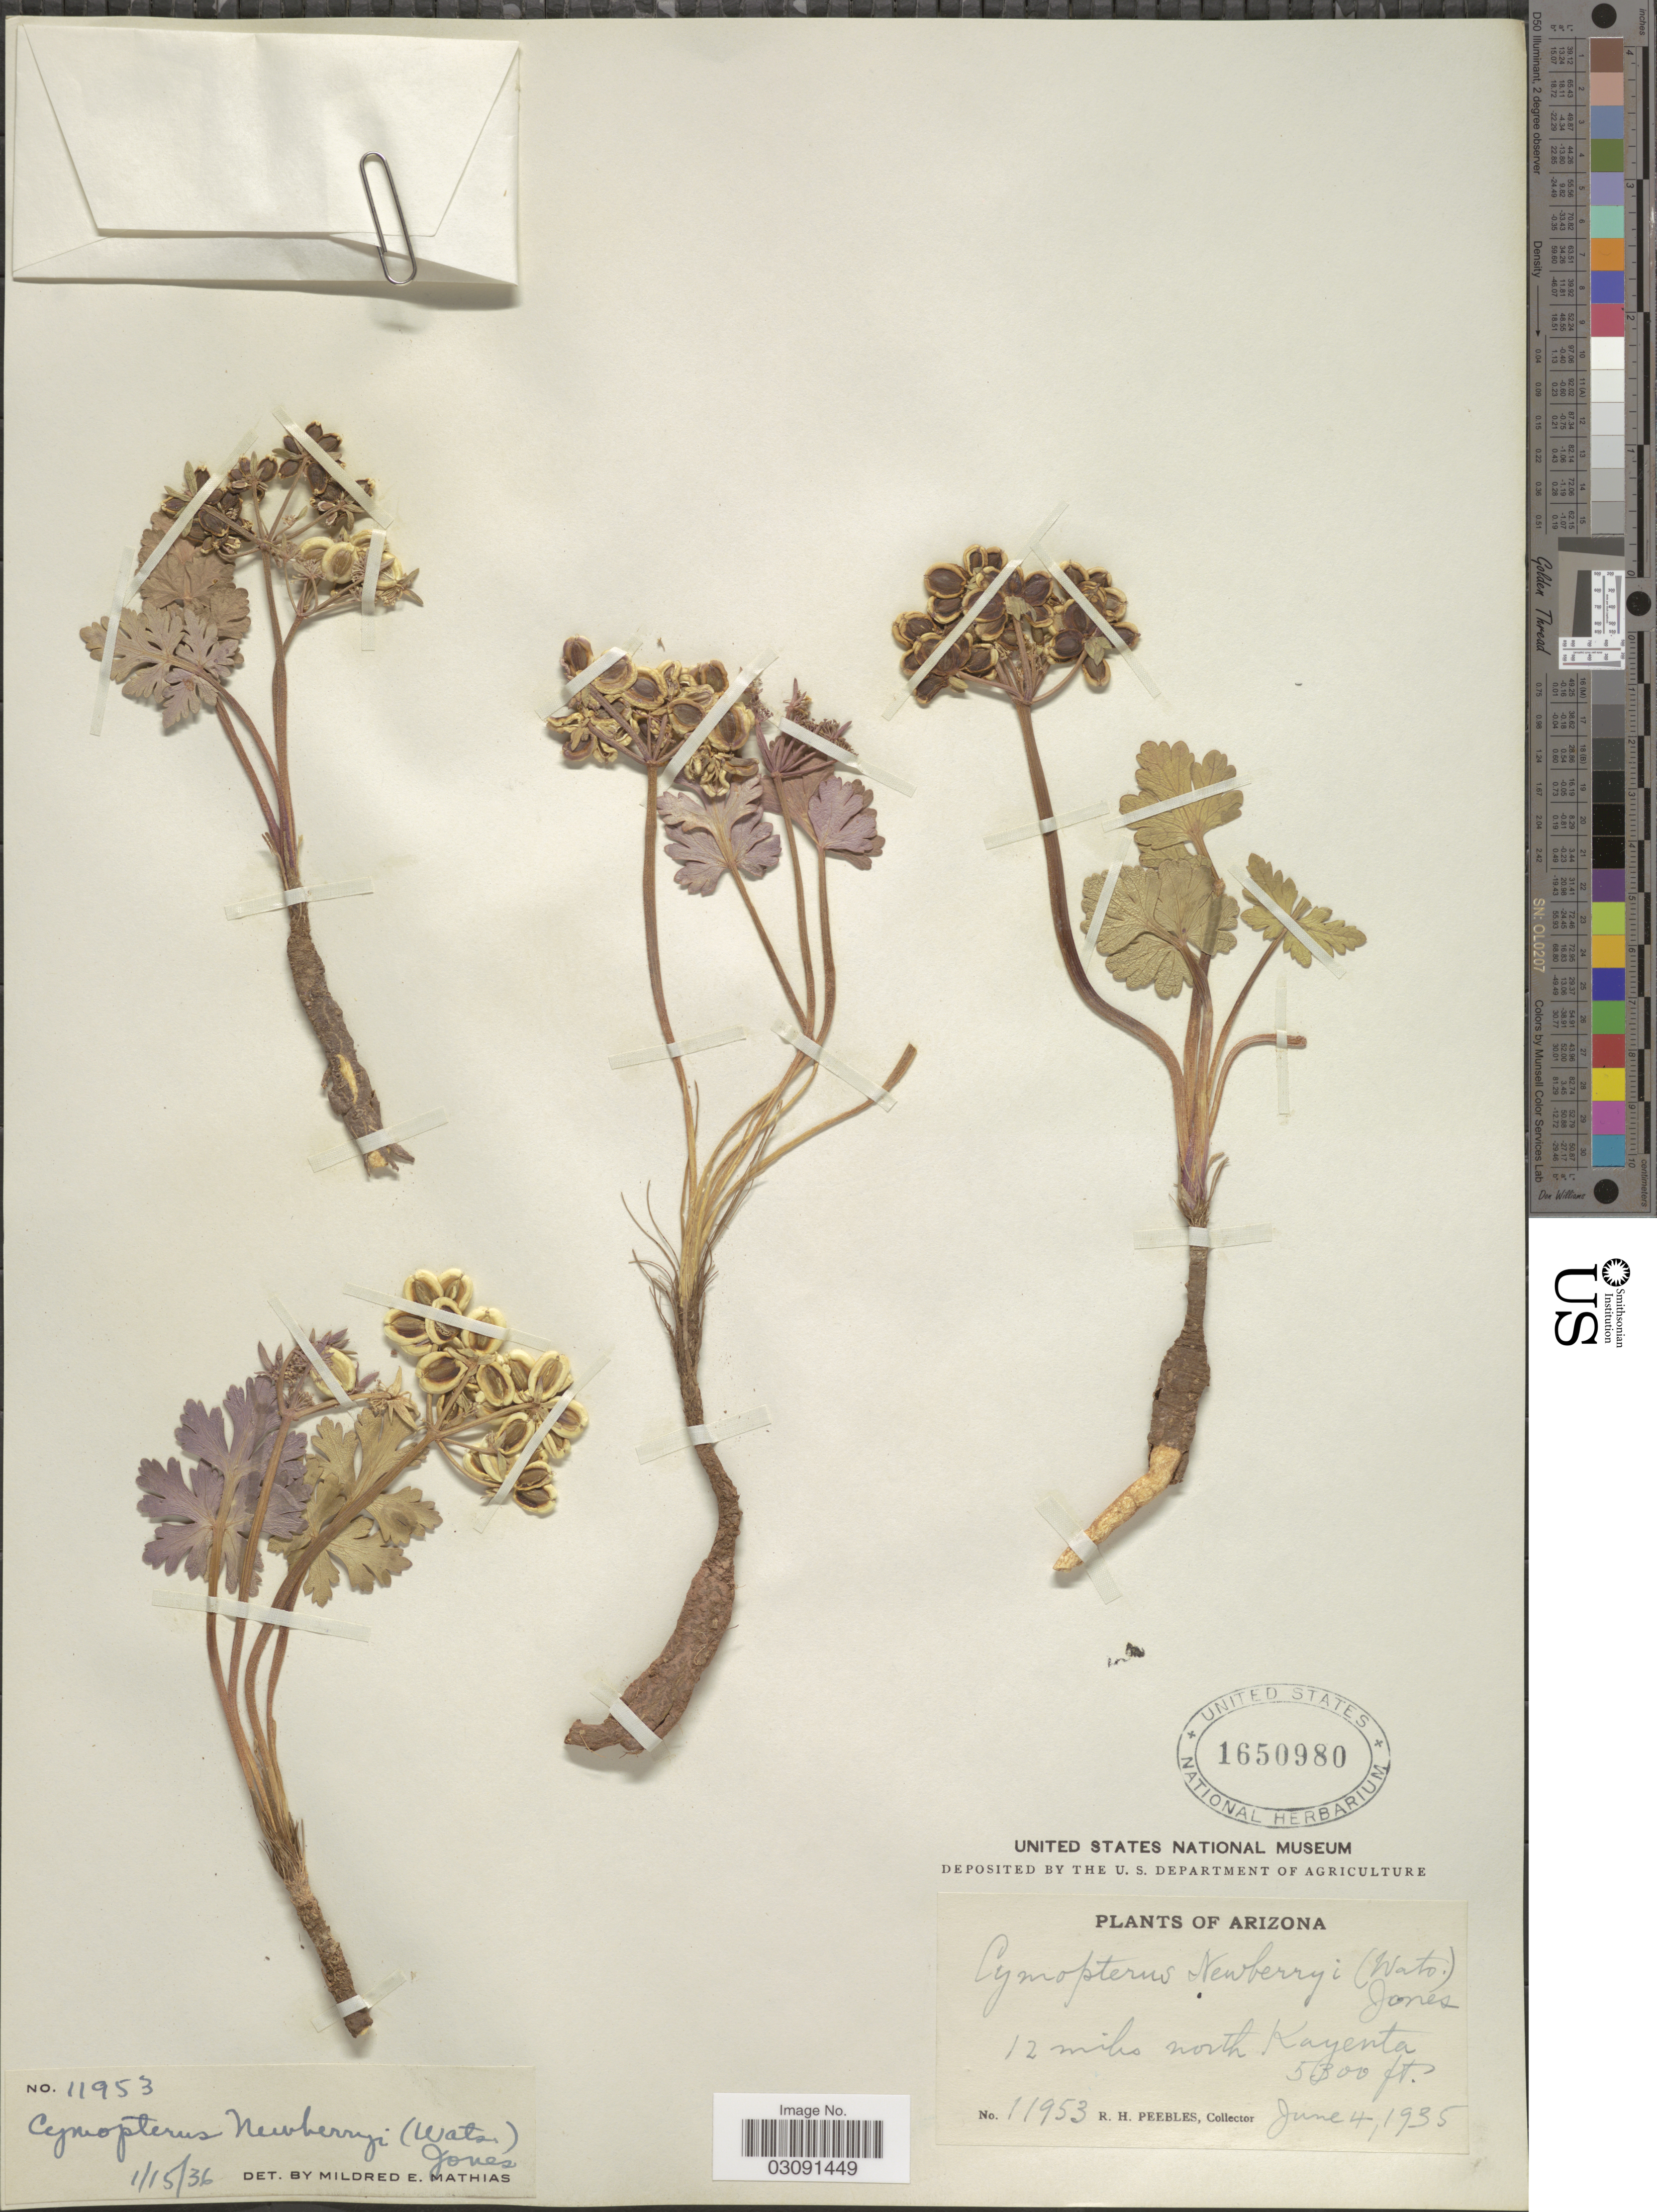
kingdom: Plantae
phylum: Tracheophyta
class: Magnoliopsida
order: Apiales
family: Apiaceae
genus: Cymopterus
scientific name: Cymopterus newberryi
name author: (S. Watson) M.E. Jones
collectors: R. H. Peebles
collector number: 11953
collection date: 1935-06-04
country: United States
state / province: Arizona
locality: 12 miles north Kayenta.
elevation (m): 1615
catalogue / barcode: US 1650980